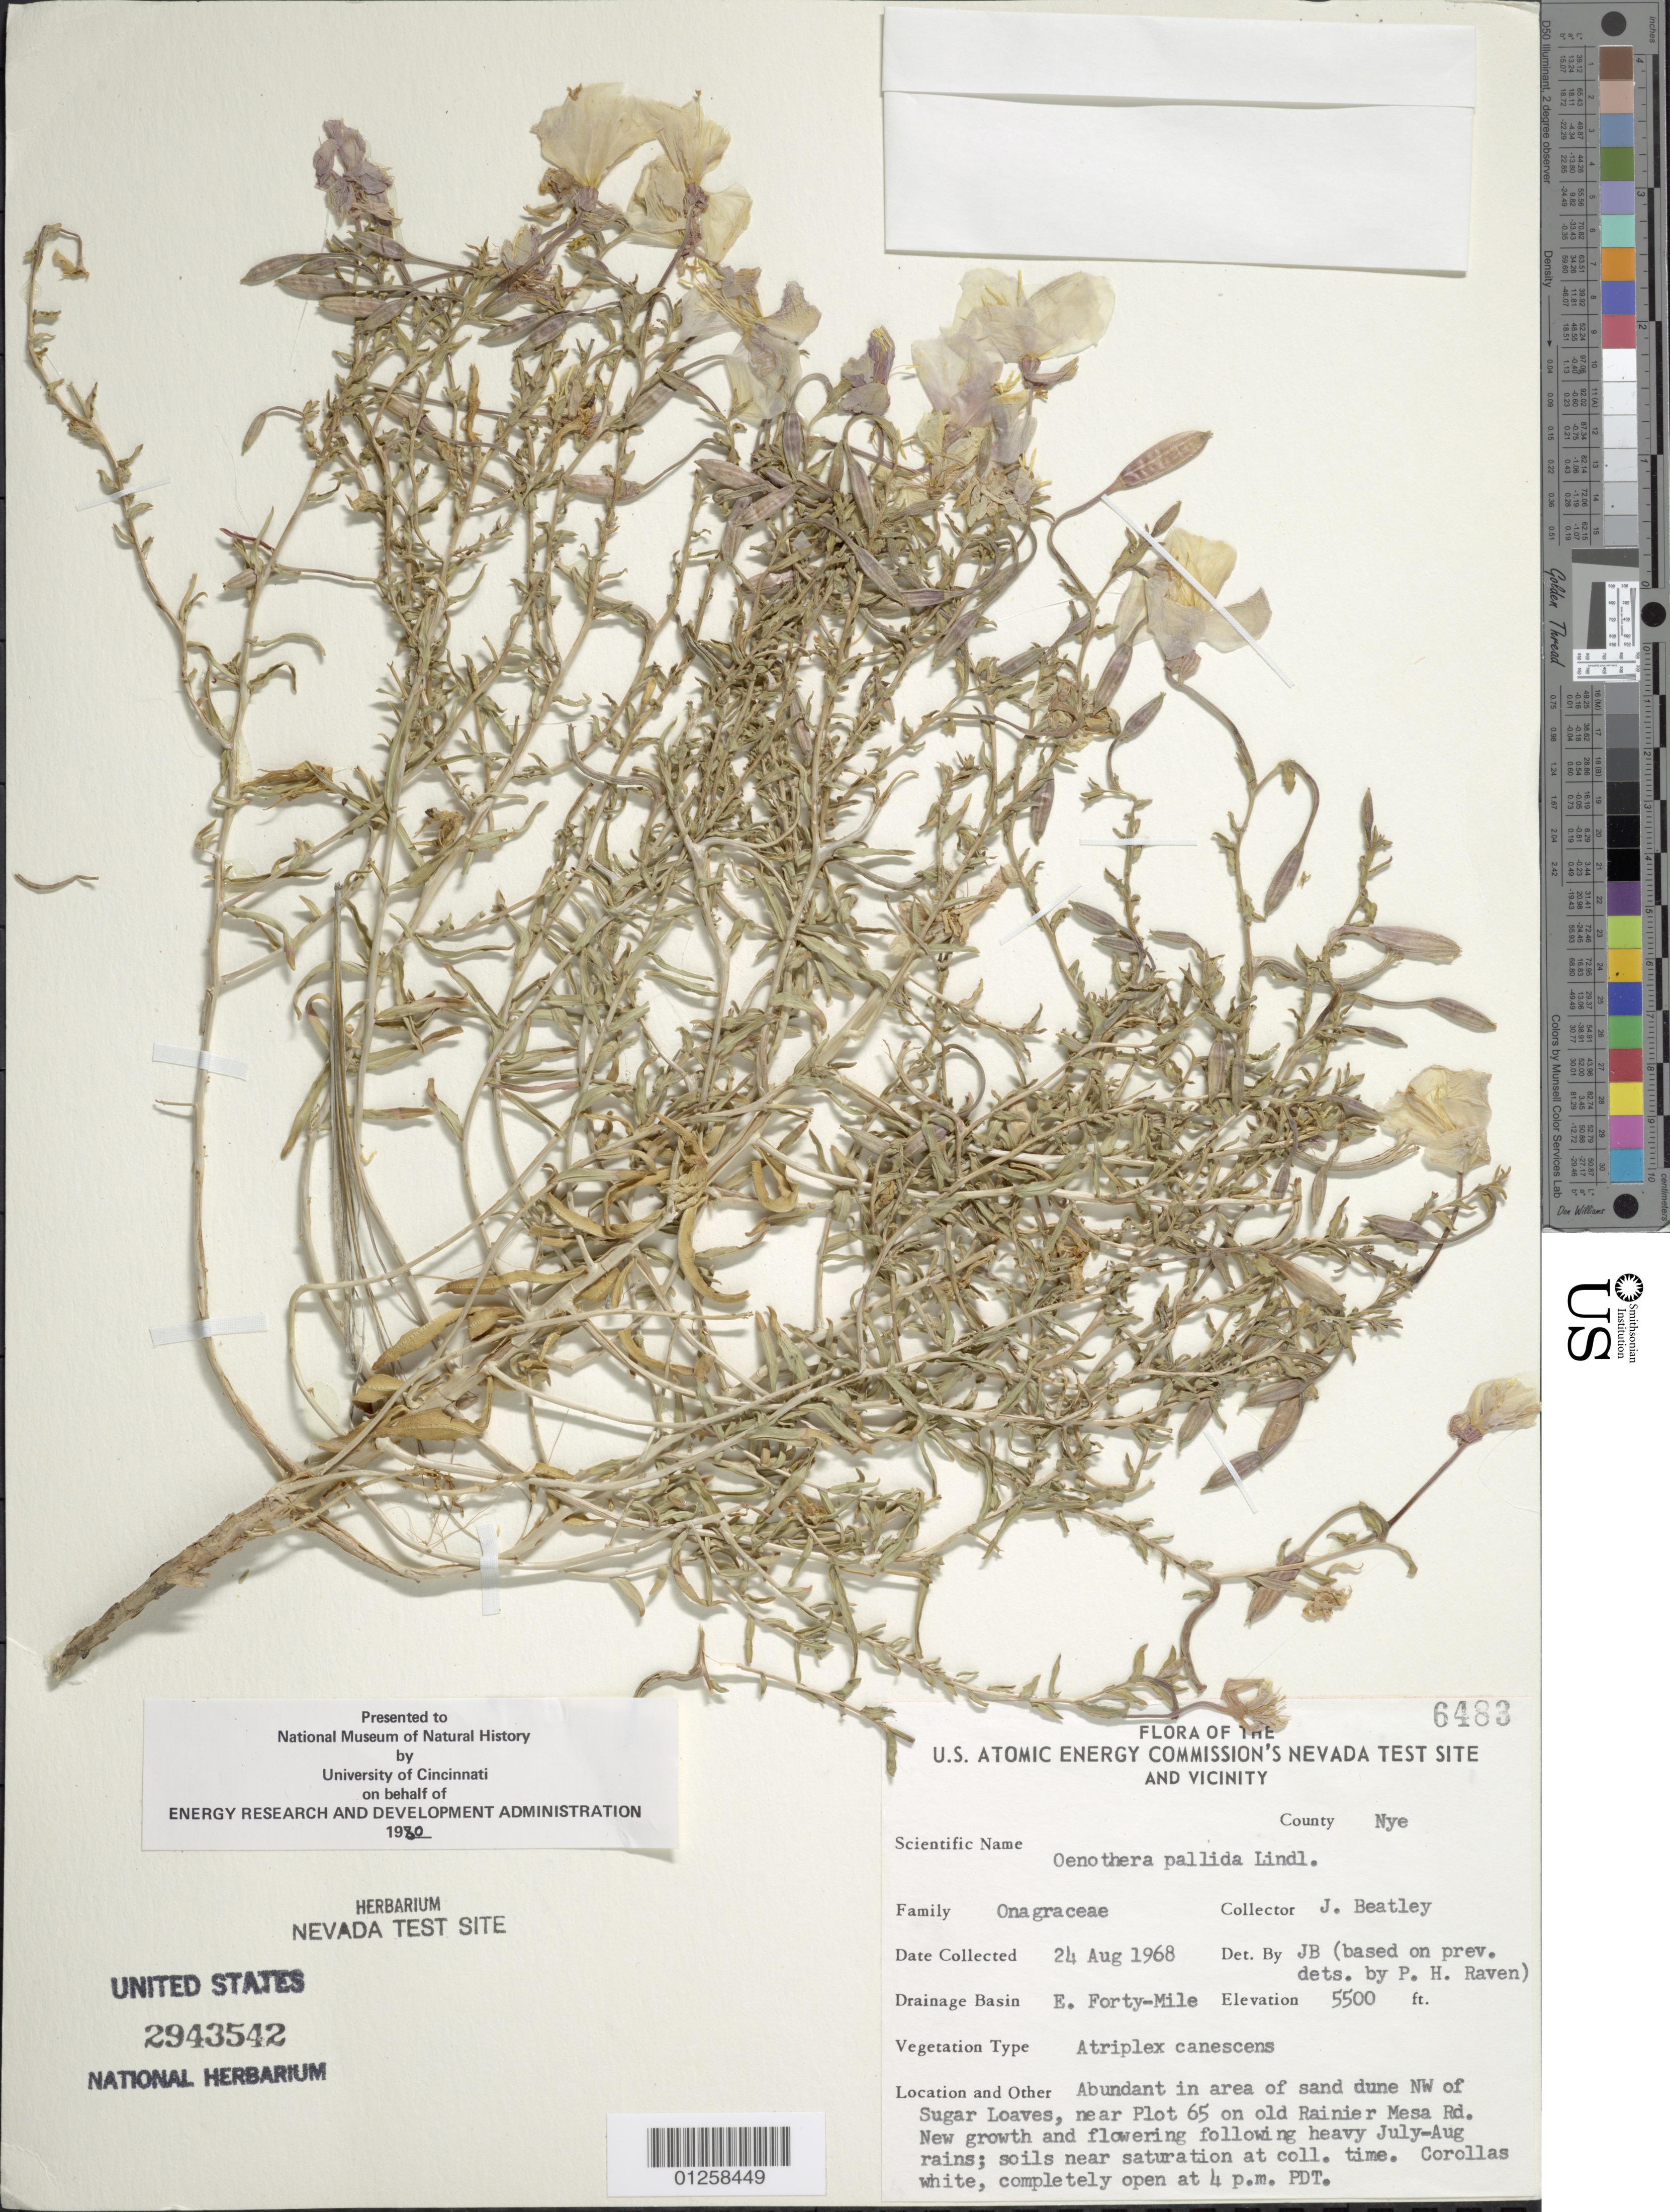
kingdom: Plantae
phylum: Tracheophyta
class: Magnoliopsida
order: Myrtales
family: Onagraceae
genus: Oenothera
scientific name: Oenothera pallida subsp. pallida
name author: Lindl.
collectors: J. C. Beatley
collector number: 6483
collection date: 1968-08-24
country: United States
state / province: Nevada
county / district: Nye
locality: E. Forty Mile, in the area of sand dune NW of Sugar Loaves, near Plot 65 on old Rainier Mesa Rd.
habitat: Sand dune area.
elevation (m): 1676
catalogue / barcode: US 2943542